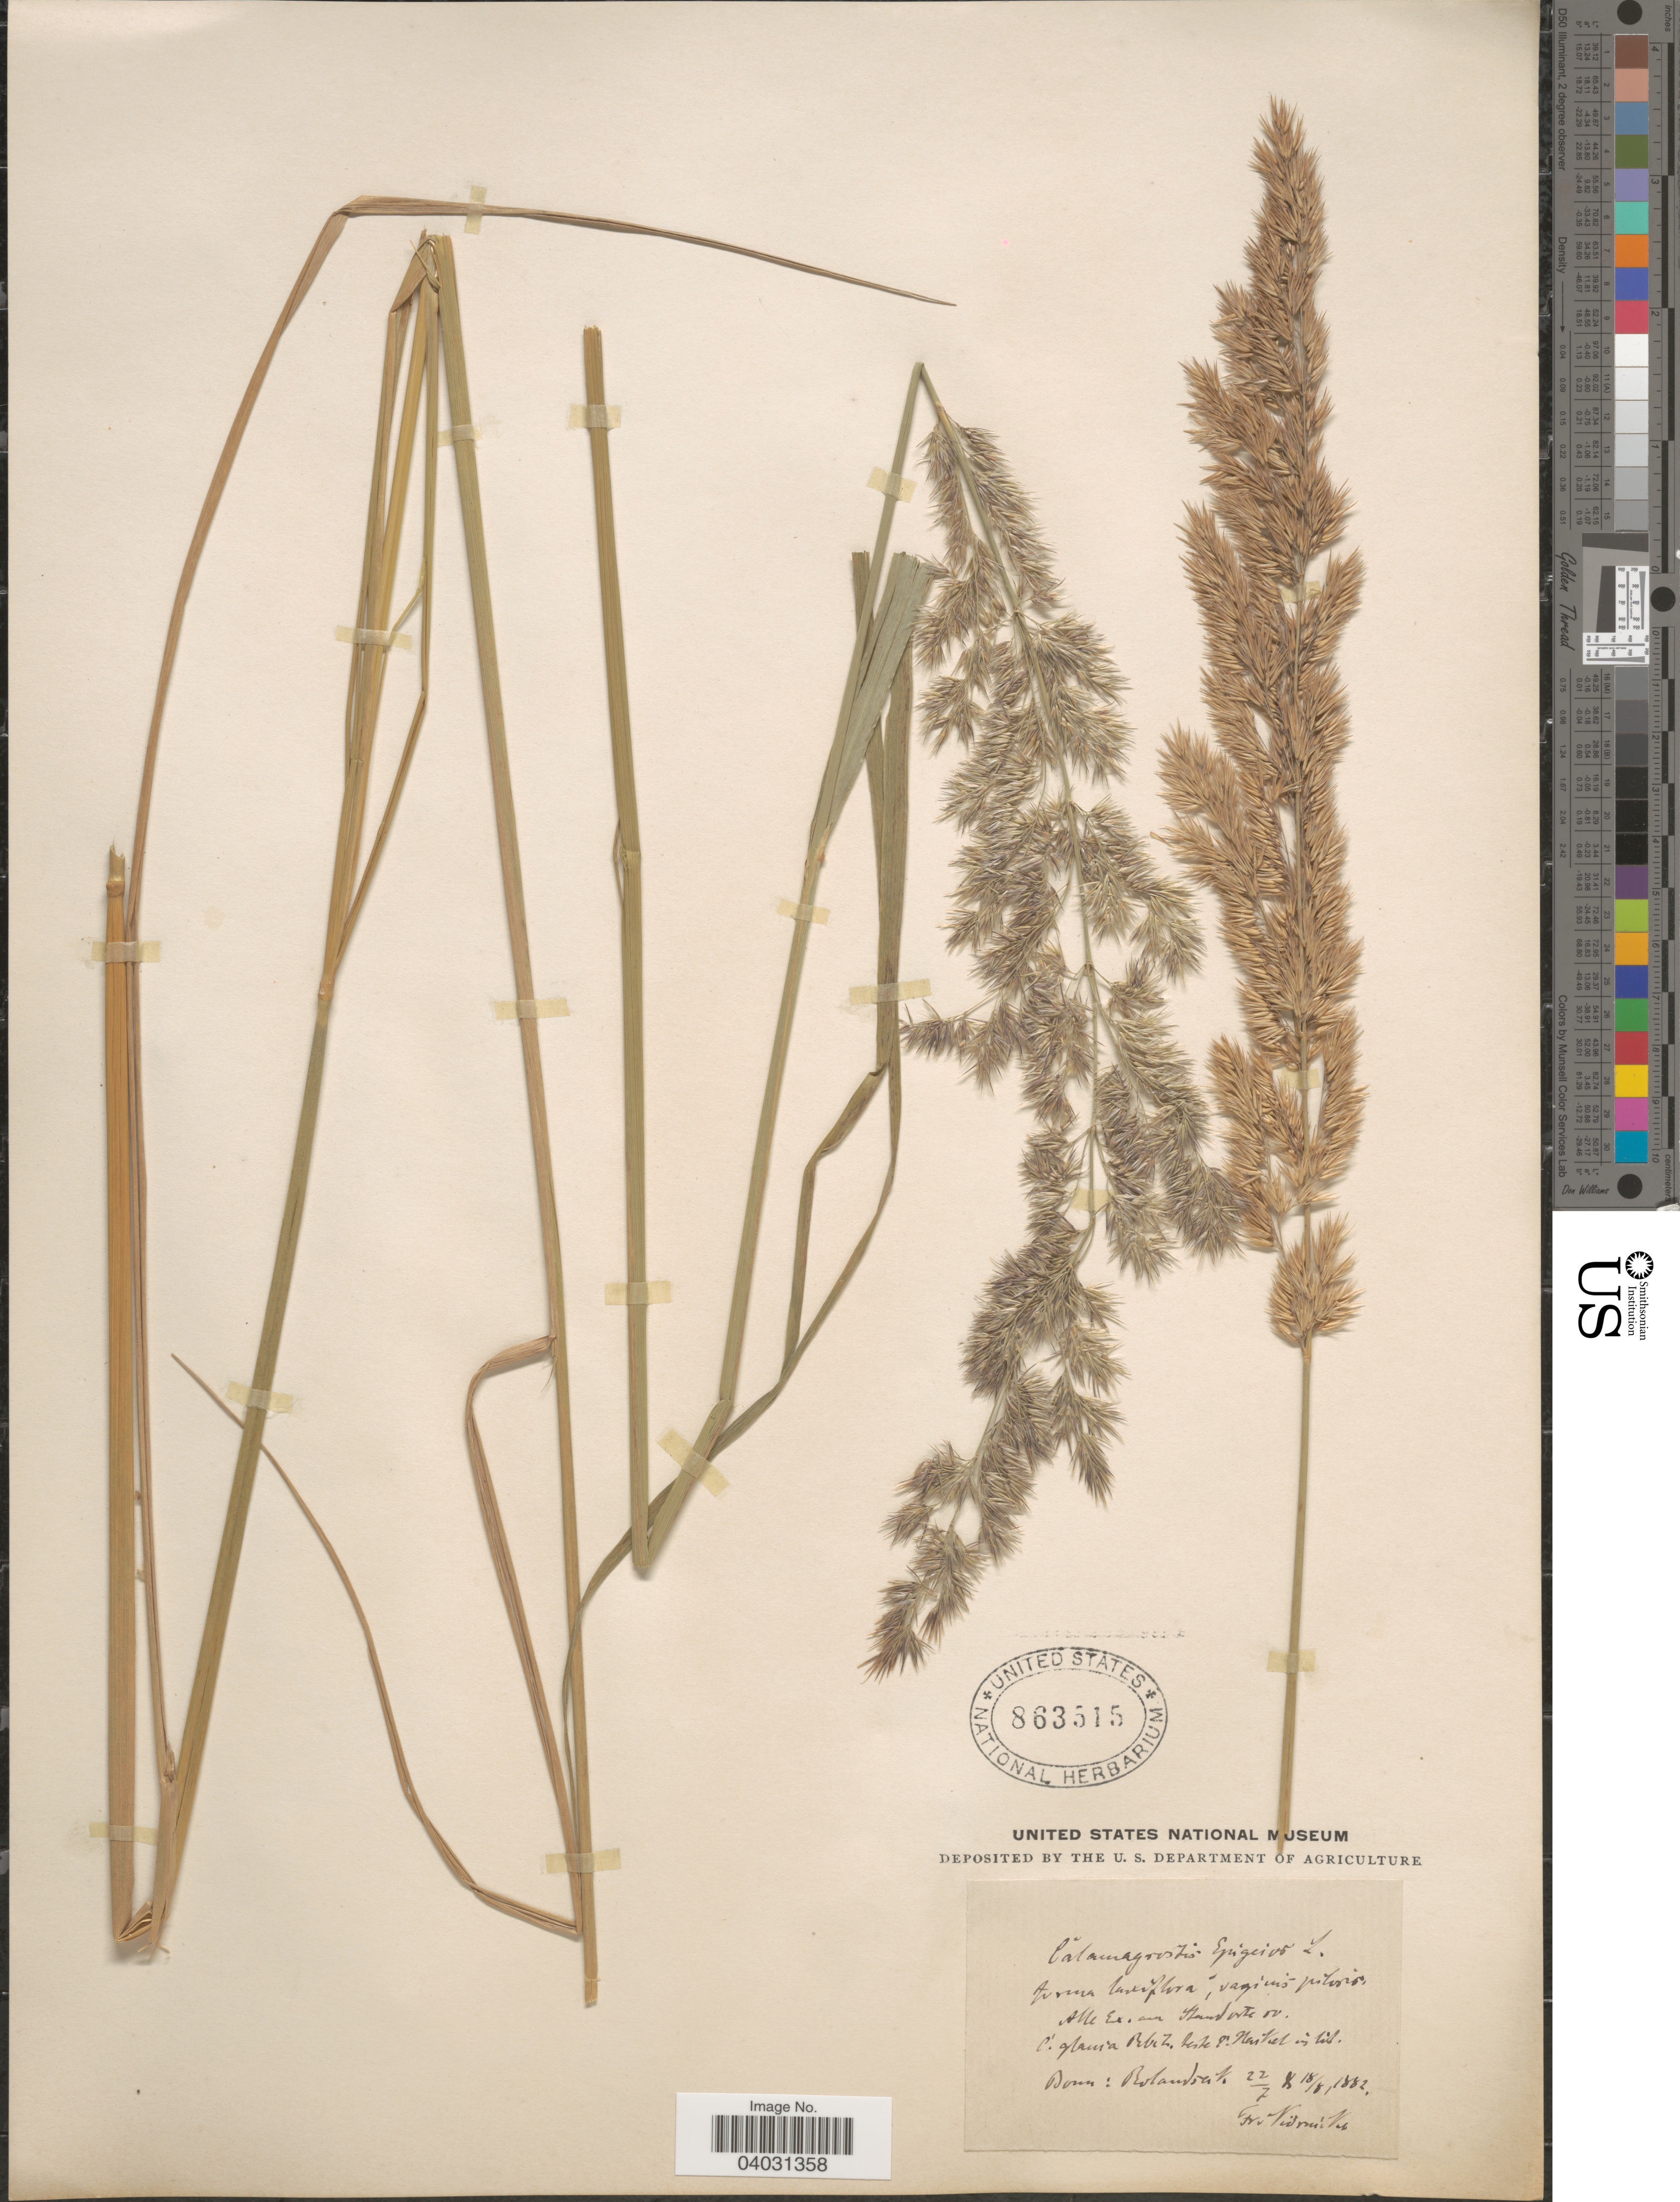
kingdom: Plantae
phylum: Tracheophyta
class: Liliopsida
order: Poales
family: Poaceae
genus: Calamagrostis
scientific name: Calamagrostis epigeios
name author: (L.) Roth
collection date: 1882-07-22/1882-08-18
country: Germany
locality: [illegible text] Bonn: Bolandsak.[interpreted]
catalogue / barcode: US 863515